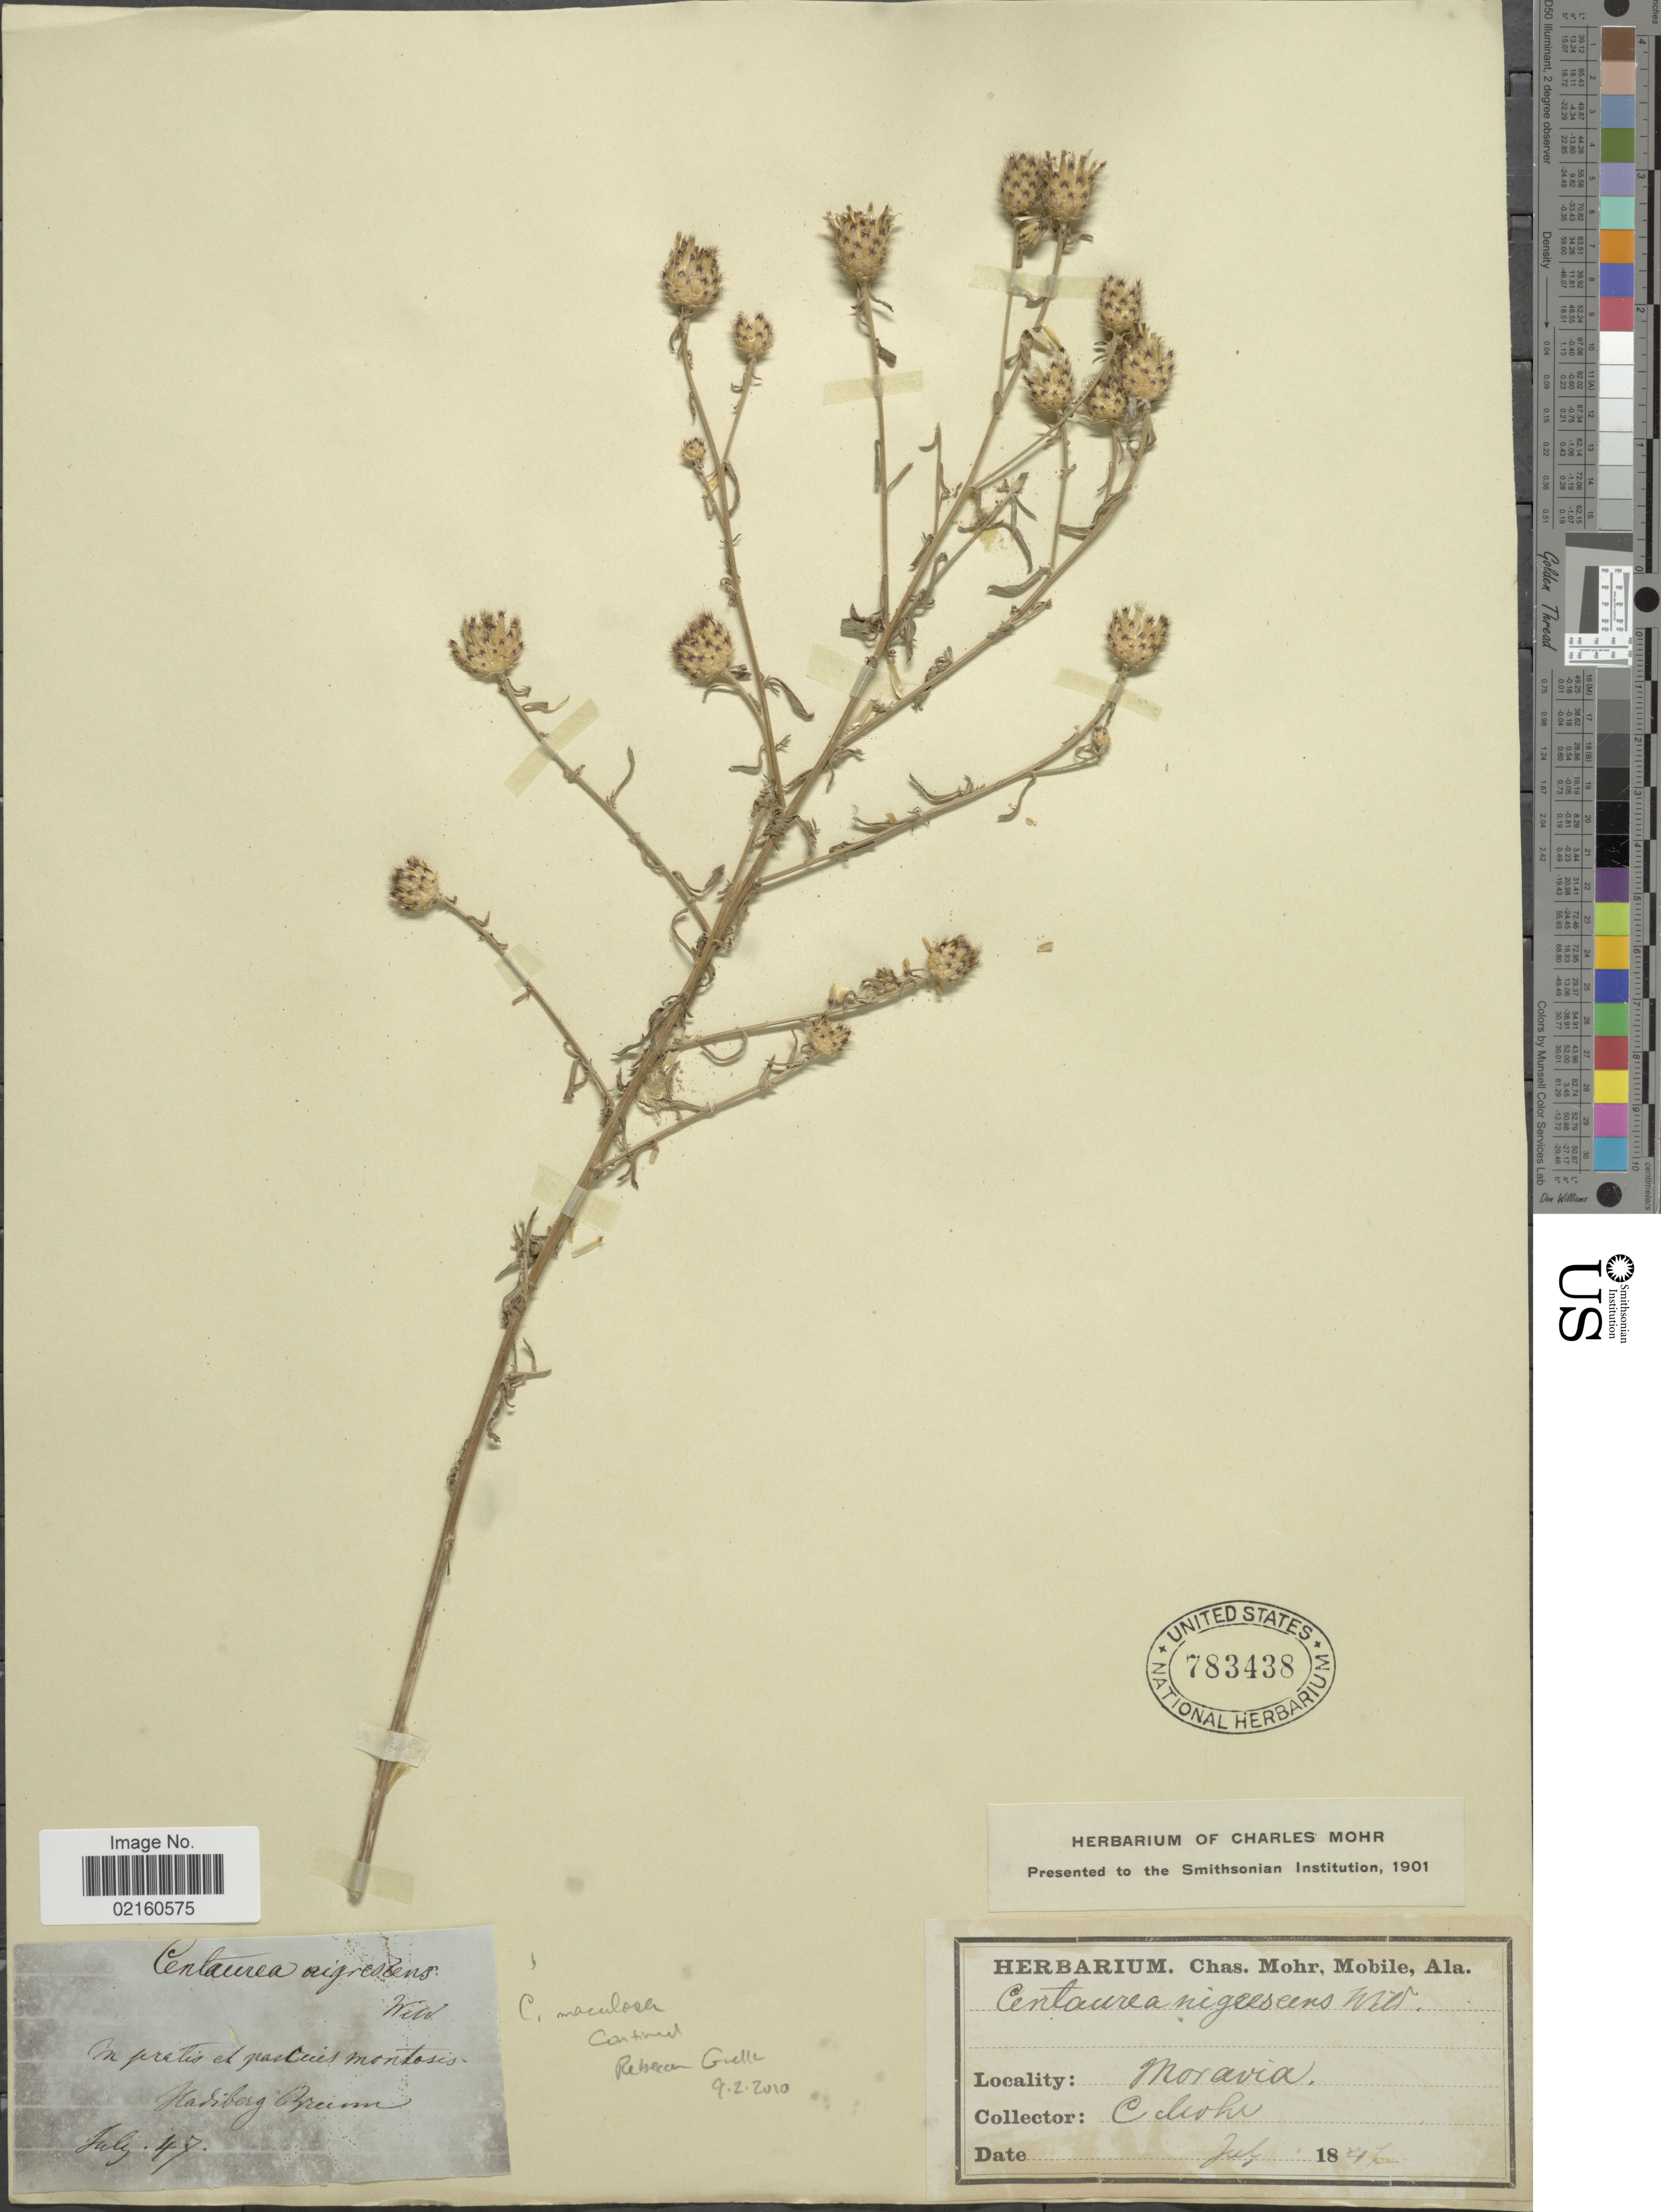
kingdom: Plantae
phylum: Tracheophyta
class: Magnoliopsida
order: Asterales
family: Asteraceae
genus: Centaurea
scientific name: Centaurea nigrescens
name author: Willd.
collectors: Mohr, C. T. (herbarium)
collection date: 1847-07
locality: Moravia, Hadiberg Breim [interpreted]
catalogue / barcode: US 783438